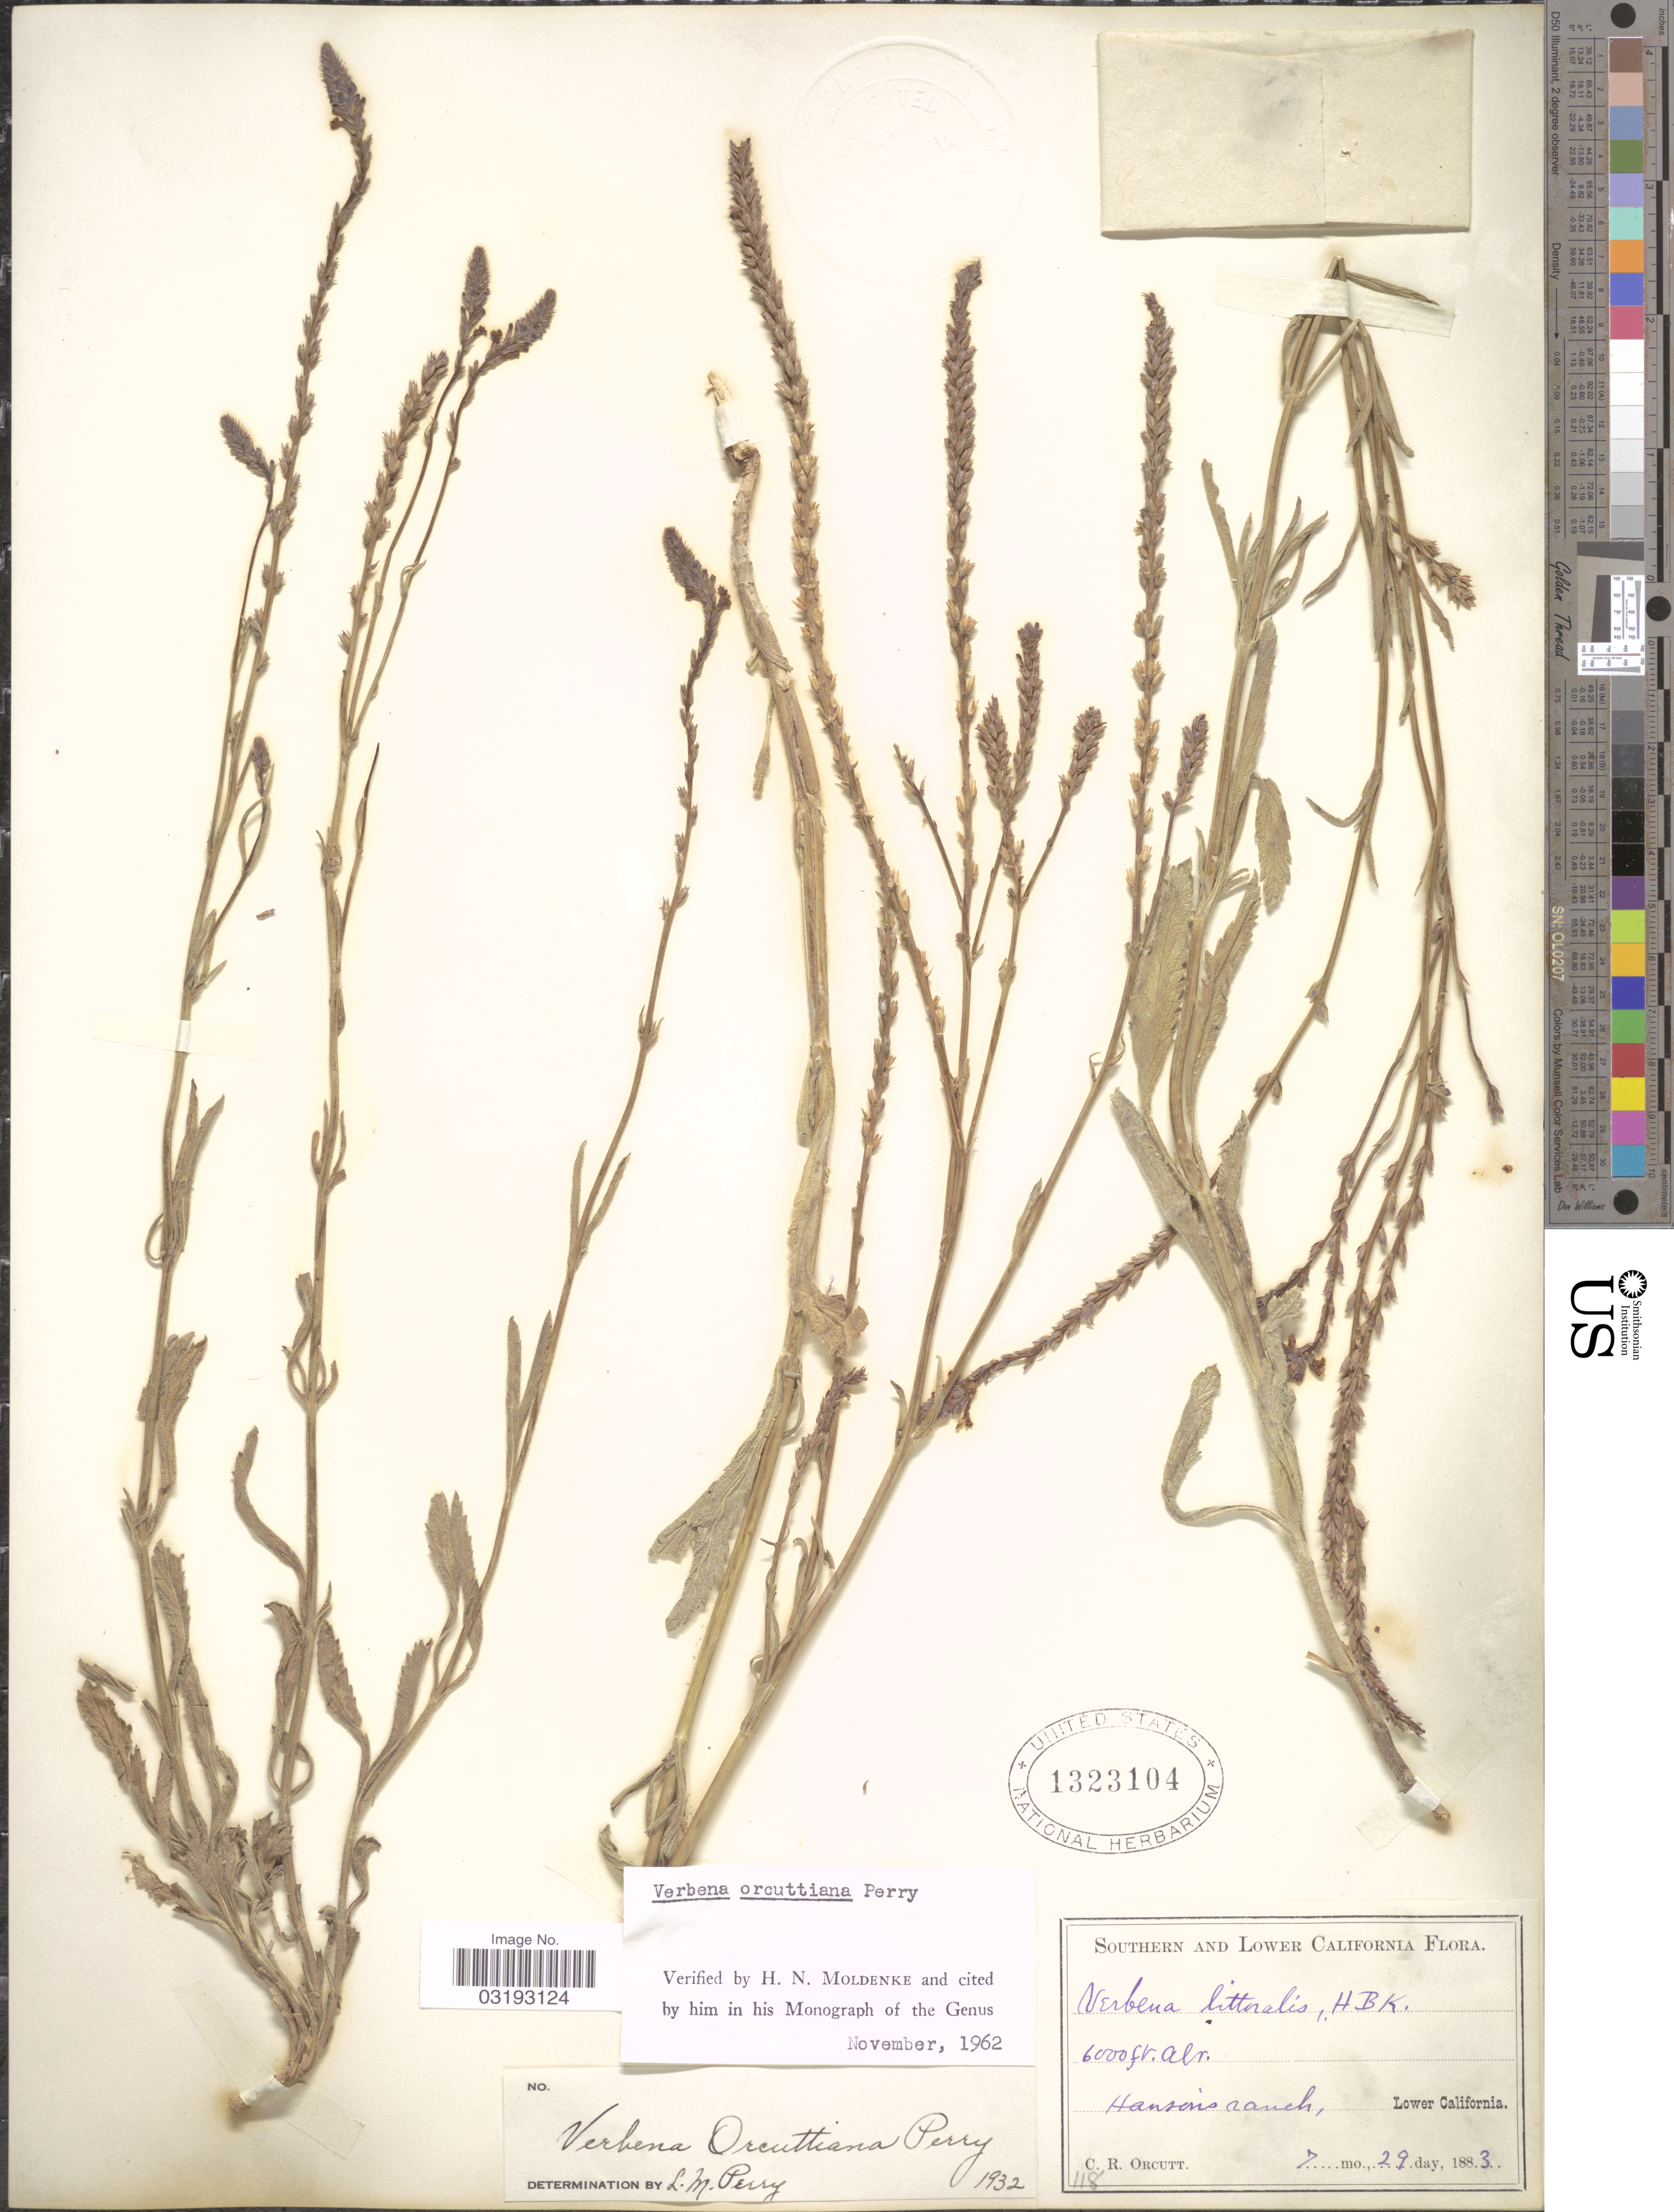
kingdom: Plantae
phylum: Tracheophyta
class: Magnoliopsida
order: Lamiales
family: Verbenaceae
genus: Verbena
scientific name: Verbena orcuttiana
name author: L.M. Perry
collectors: C. R. Orcutt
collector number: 118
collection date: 1883-07-29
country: Mexico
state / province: Baja California Norte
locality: Hanson's ranch, Lower California.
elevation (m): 1829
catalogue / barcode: US 1323104